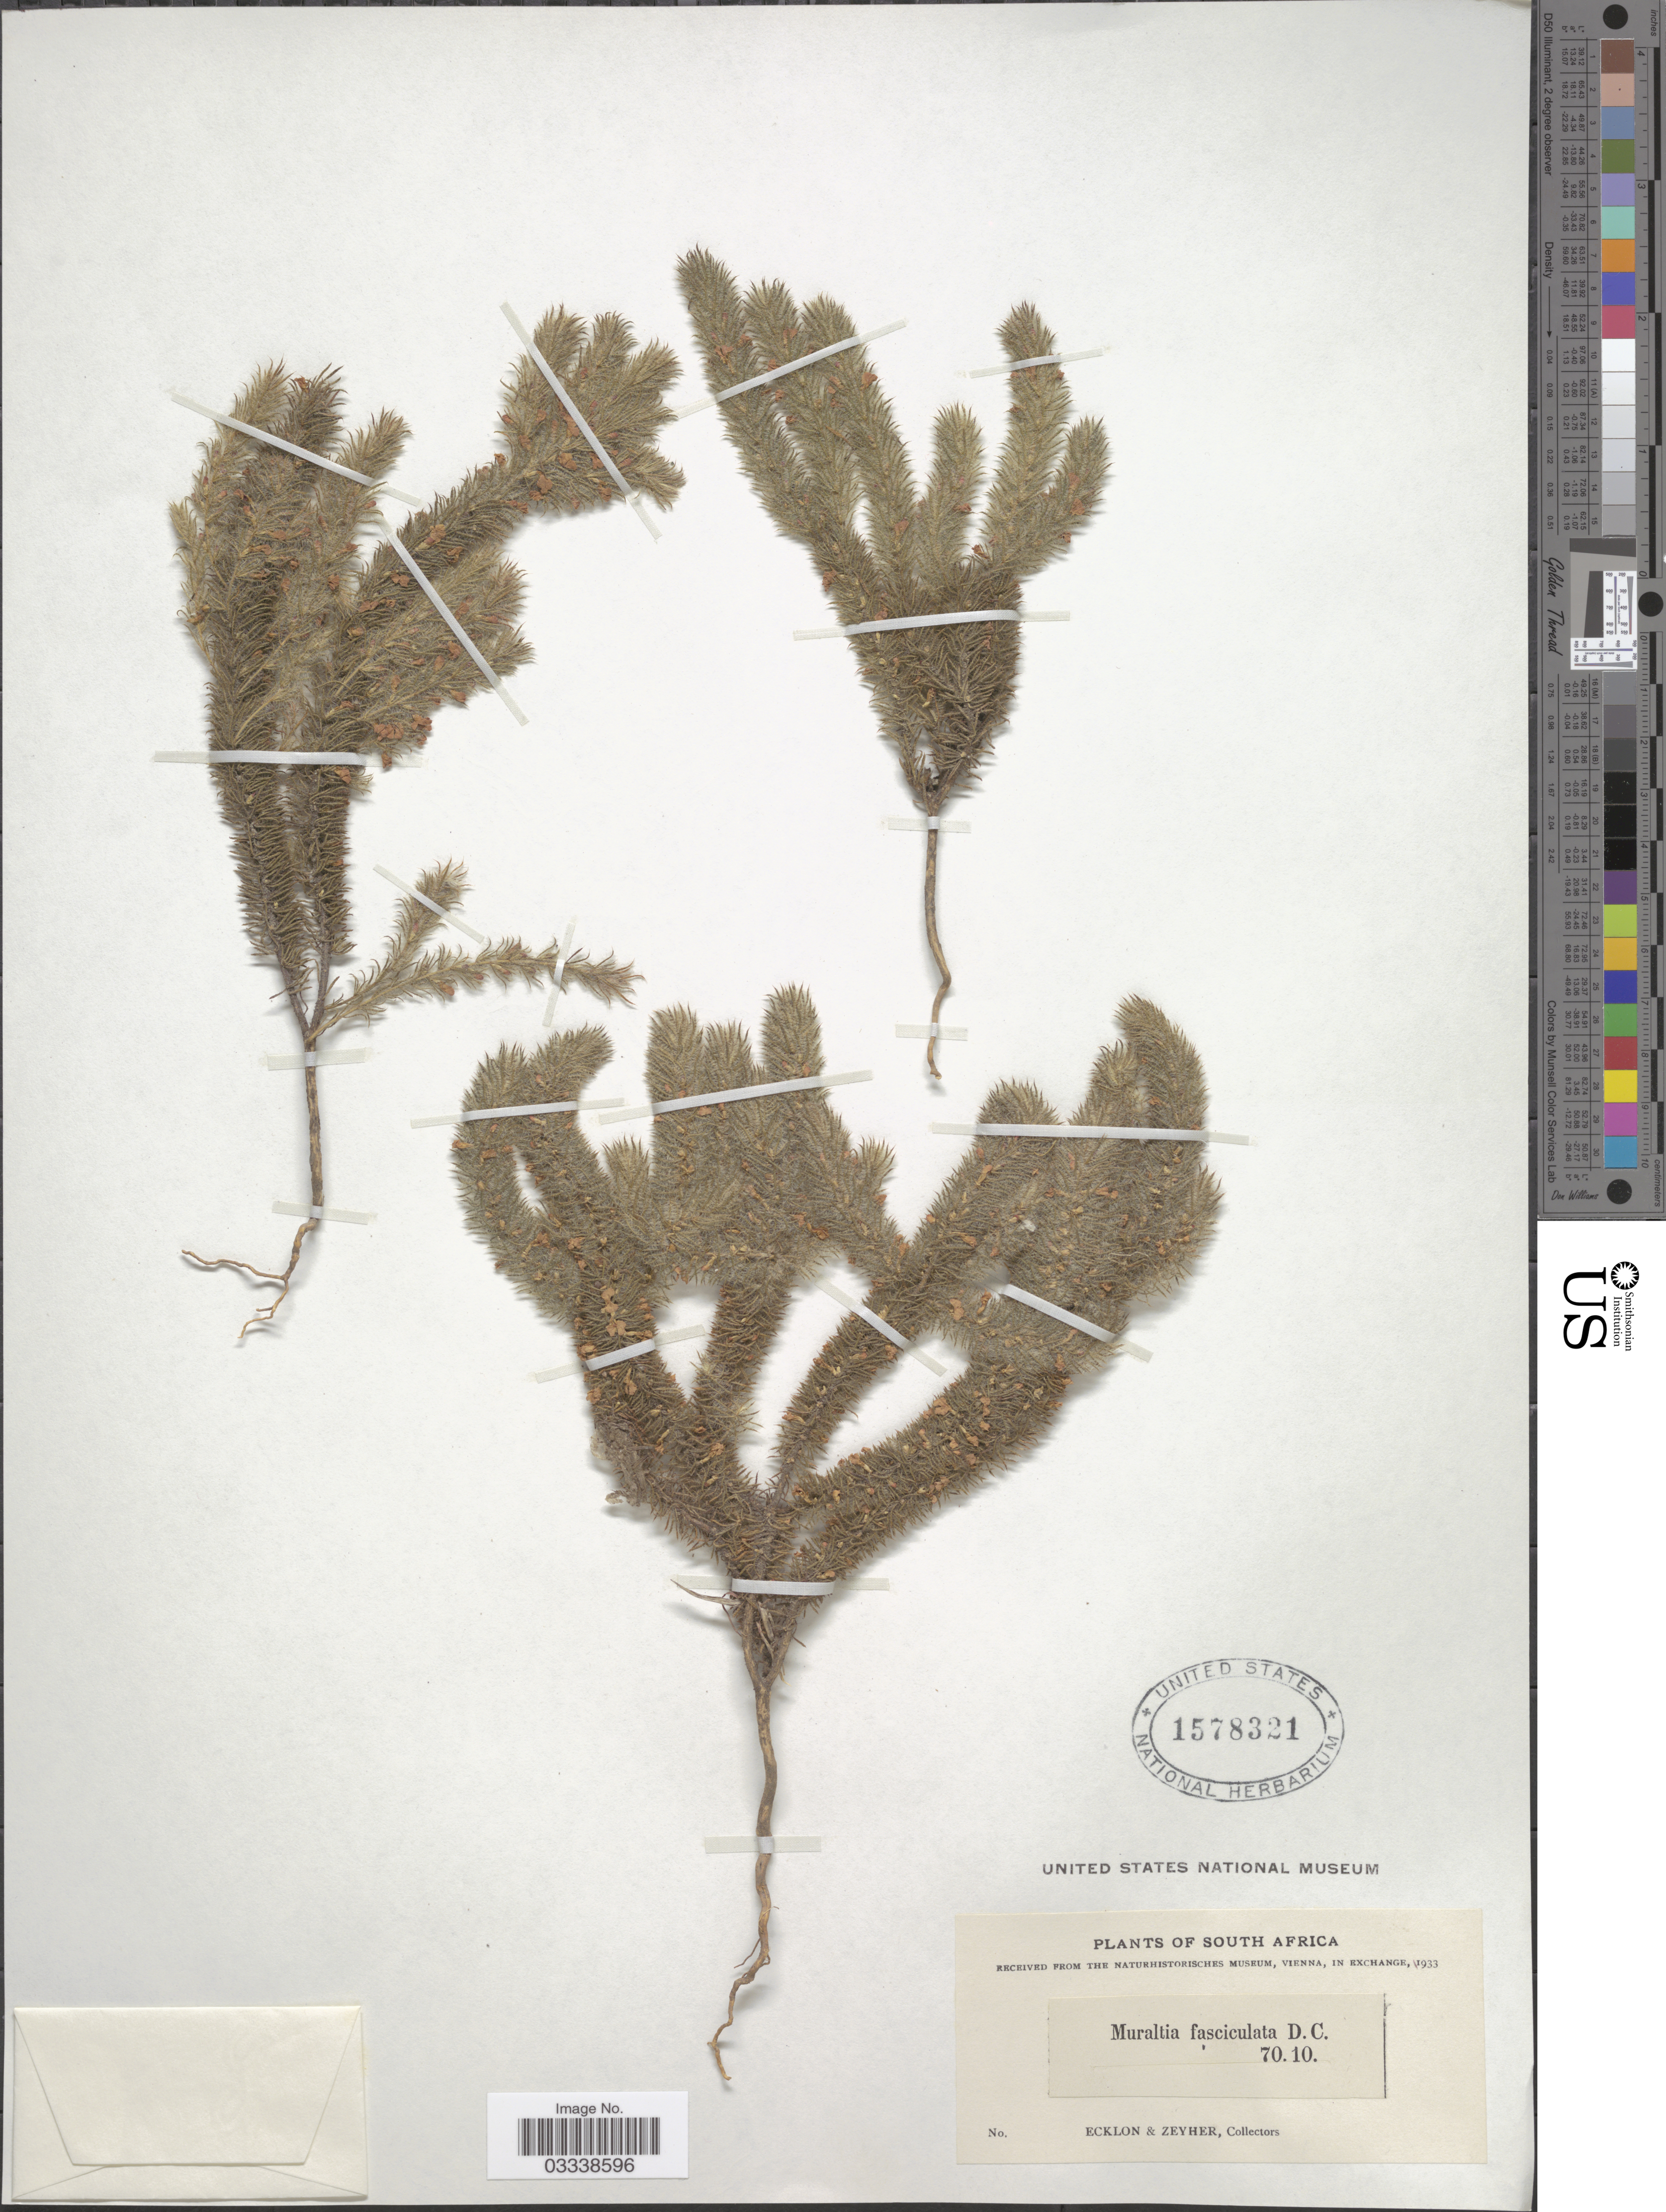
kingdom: Plantae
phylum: Tracheophyta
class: Magnoliopsida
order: Fabales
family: Polygalaceae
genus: Muraltia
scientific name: Muraltia fasciculata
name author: Eckl. & Zeyh.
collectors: -. Ecklon & -. Zeyher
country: South Africa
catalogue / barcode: US 1578321